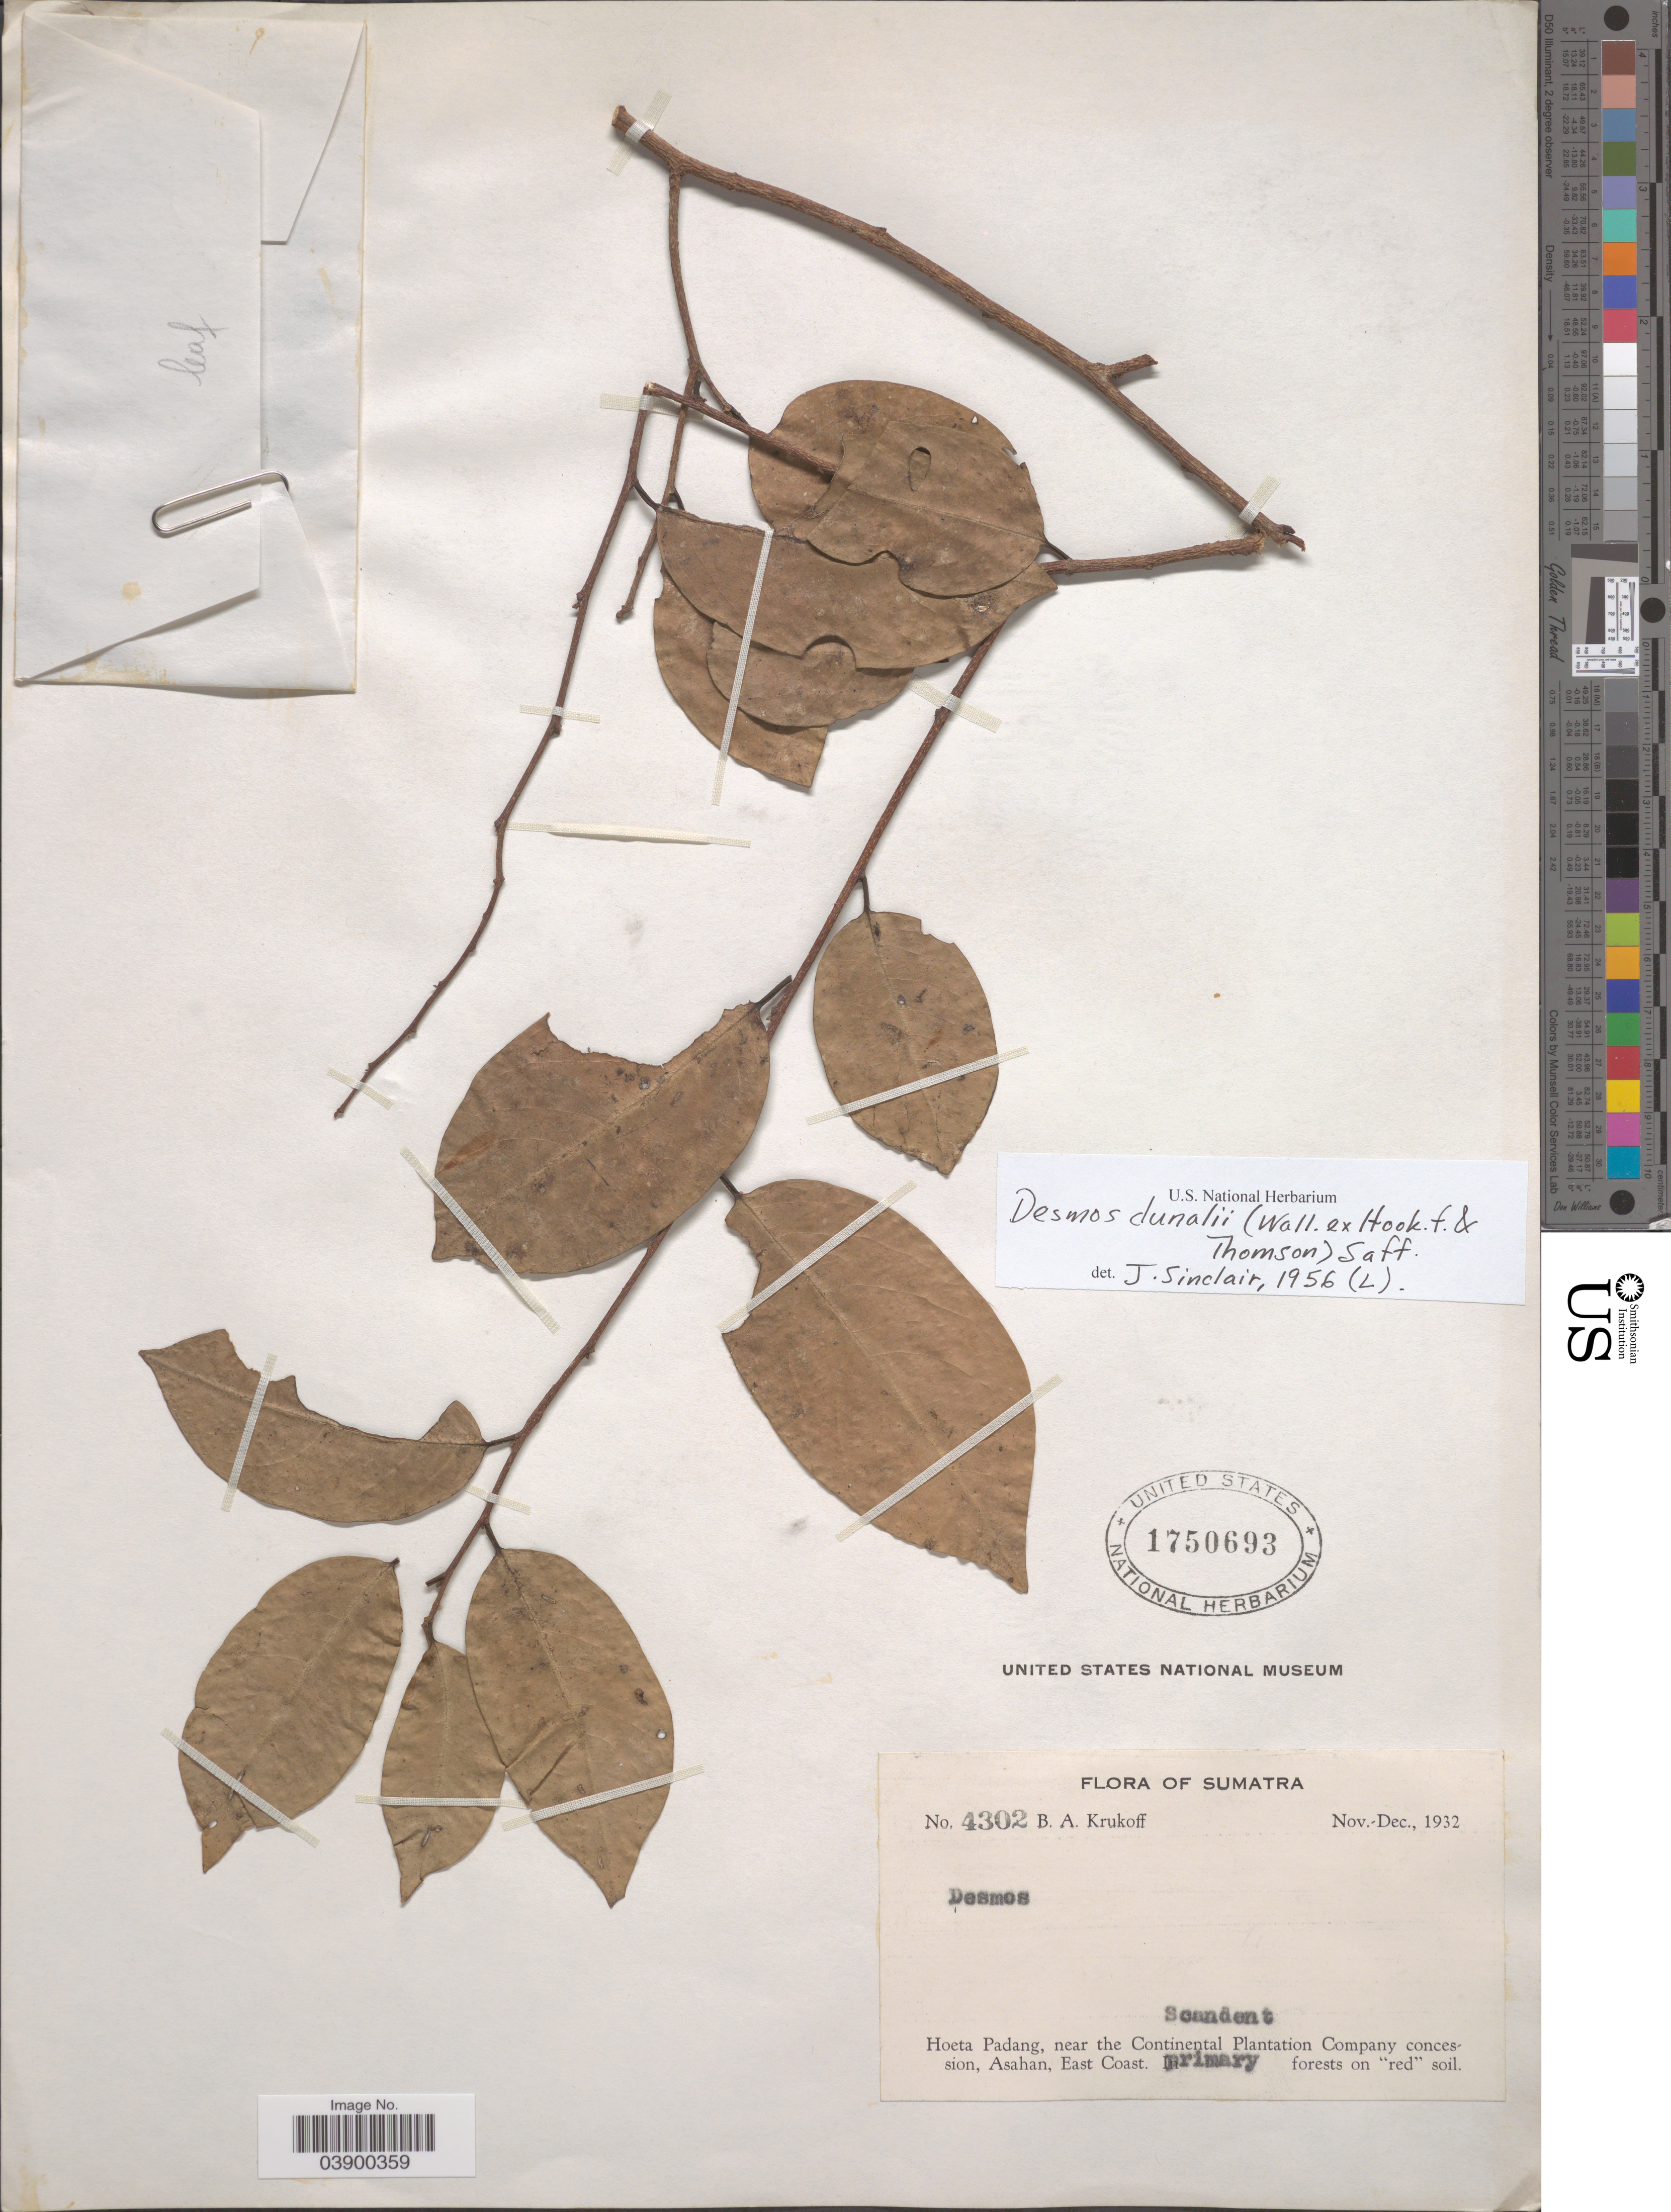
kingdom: Plantae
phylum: Tracheophyta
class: Magnoliopsida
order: Magnoliales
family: Annonaceae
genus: Desmos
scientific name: Desmos dunalii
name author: (Wall. ex Hook. f. & Thomson) Saff.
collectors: B. A. Krukoff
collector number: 4302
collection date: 1932-11/1932-12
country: Indonesia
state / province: Sumatra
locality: Hoeta Padang, near the Continental Plantation Company concession, Asahan, East Coast.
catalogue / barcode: US 1750693